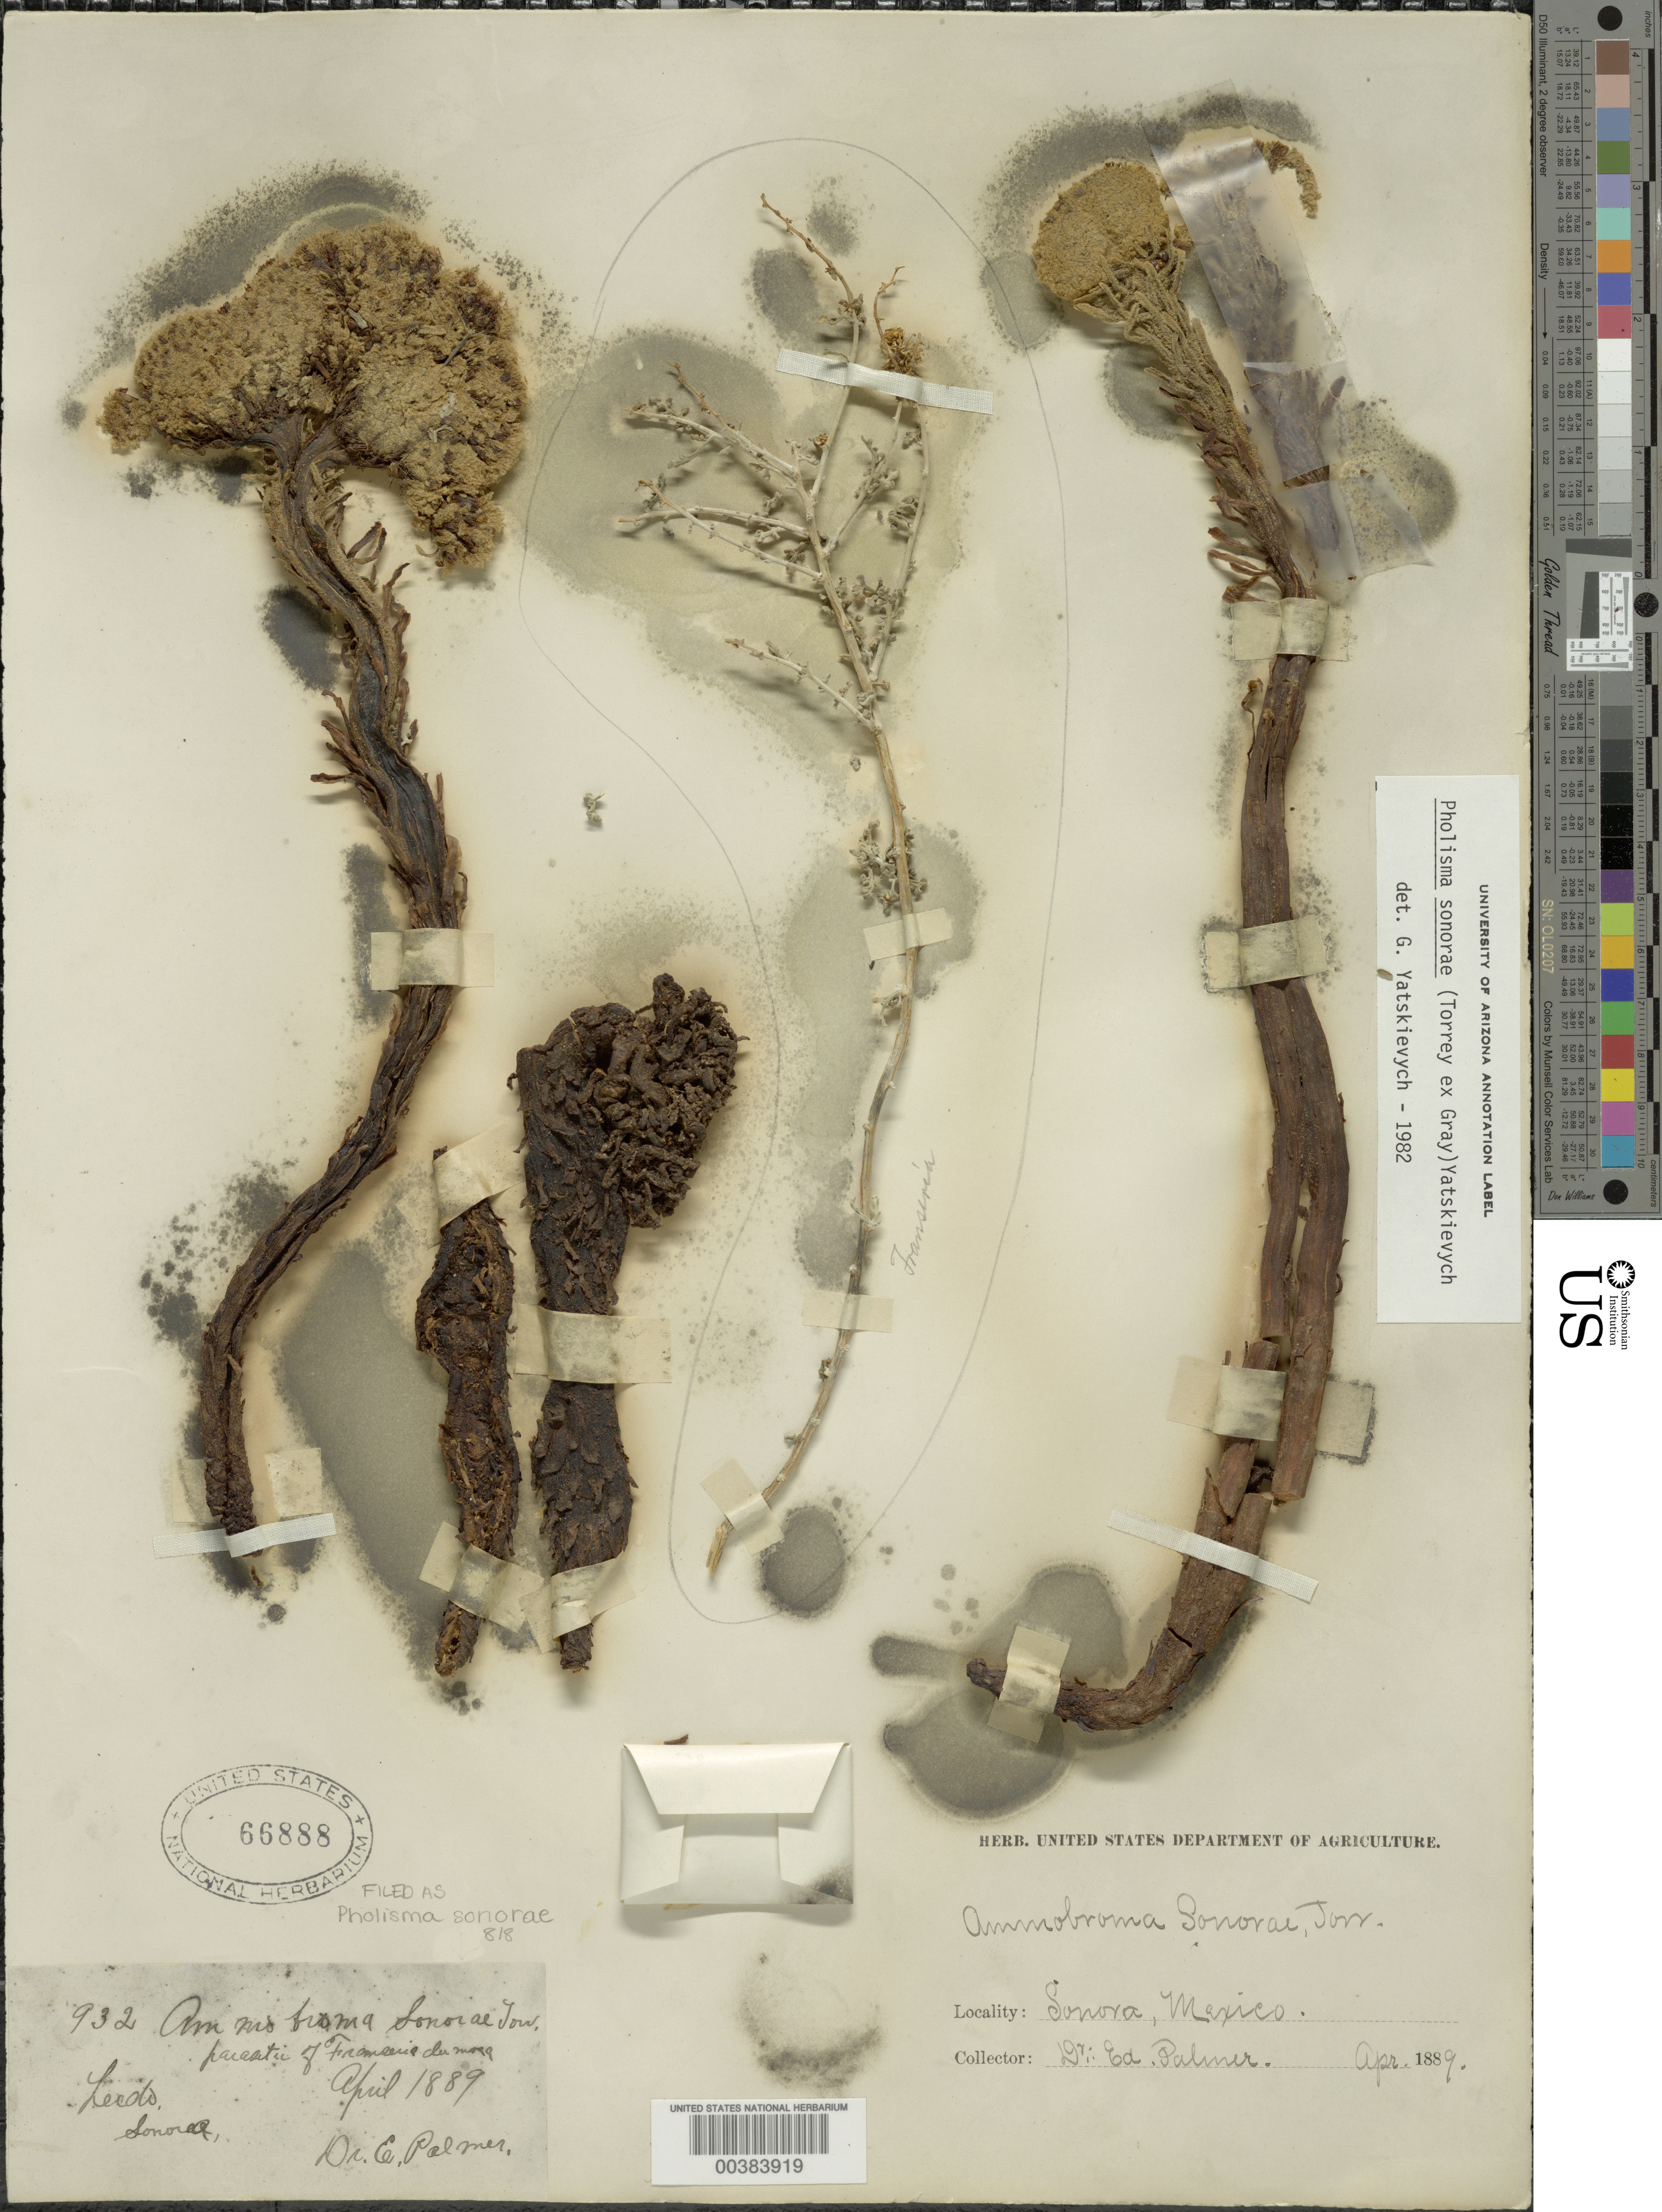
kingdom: Plantae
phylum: Tracheophyta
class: Magnoliopsida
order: Boraginales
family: Lennoaceae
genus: Pholisma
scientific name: Pholisma sonorae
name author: (Torr. ex A. Gray) Yatsk.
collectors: E. Palmer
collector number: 932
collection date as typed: Apr 1889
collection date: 1889-04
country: Mexico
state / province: Sonora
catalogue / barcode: US 66888